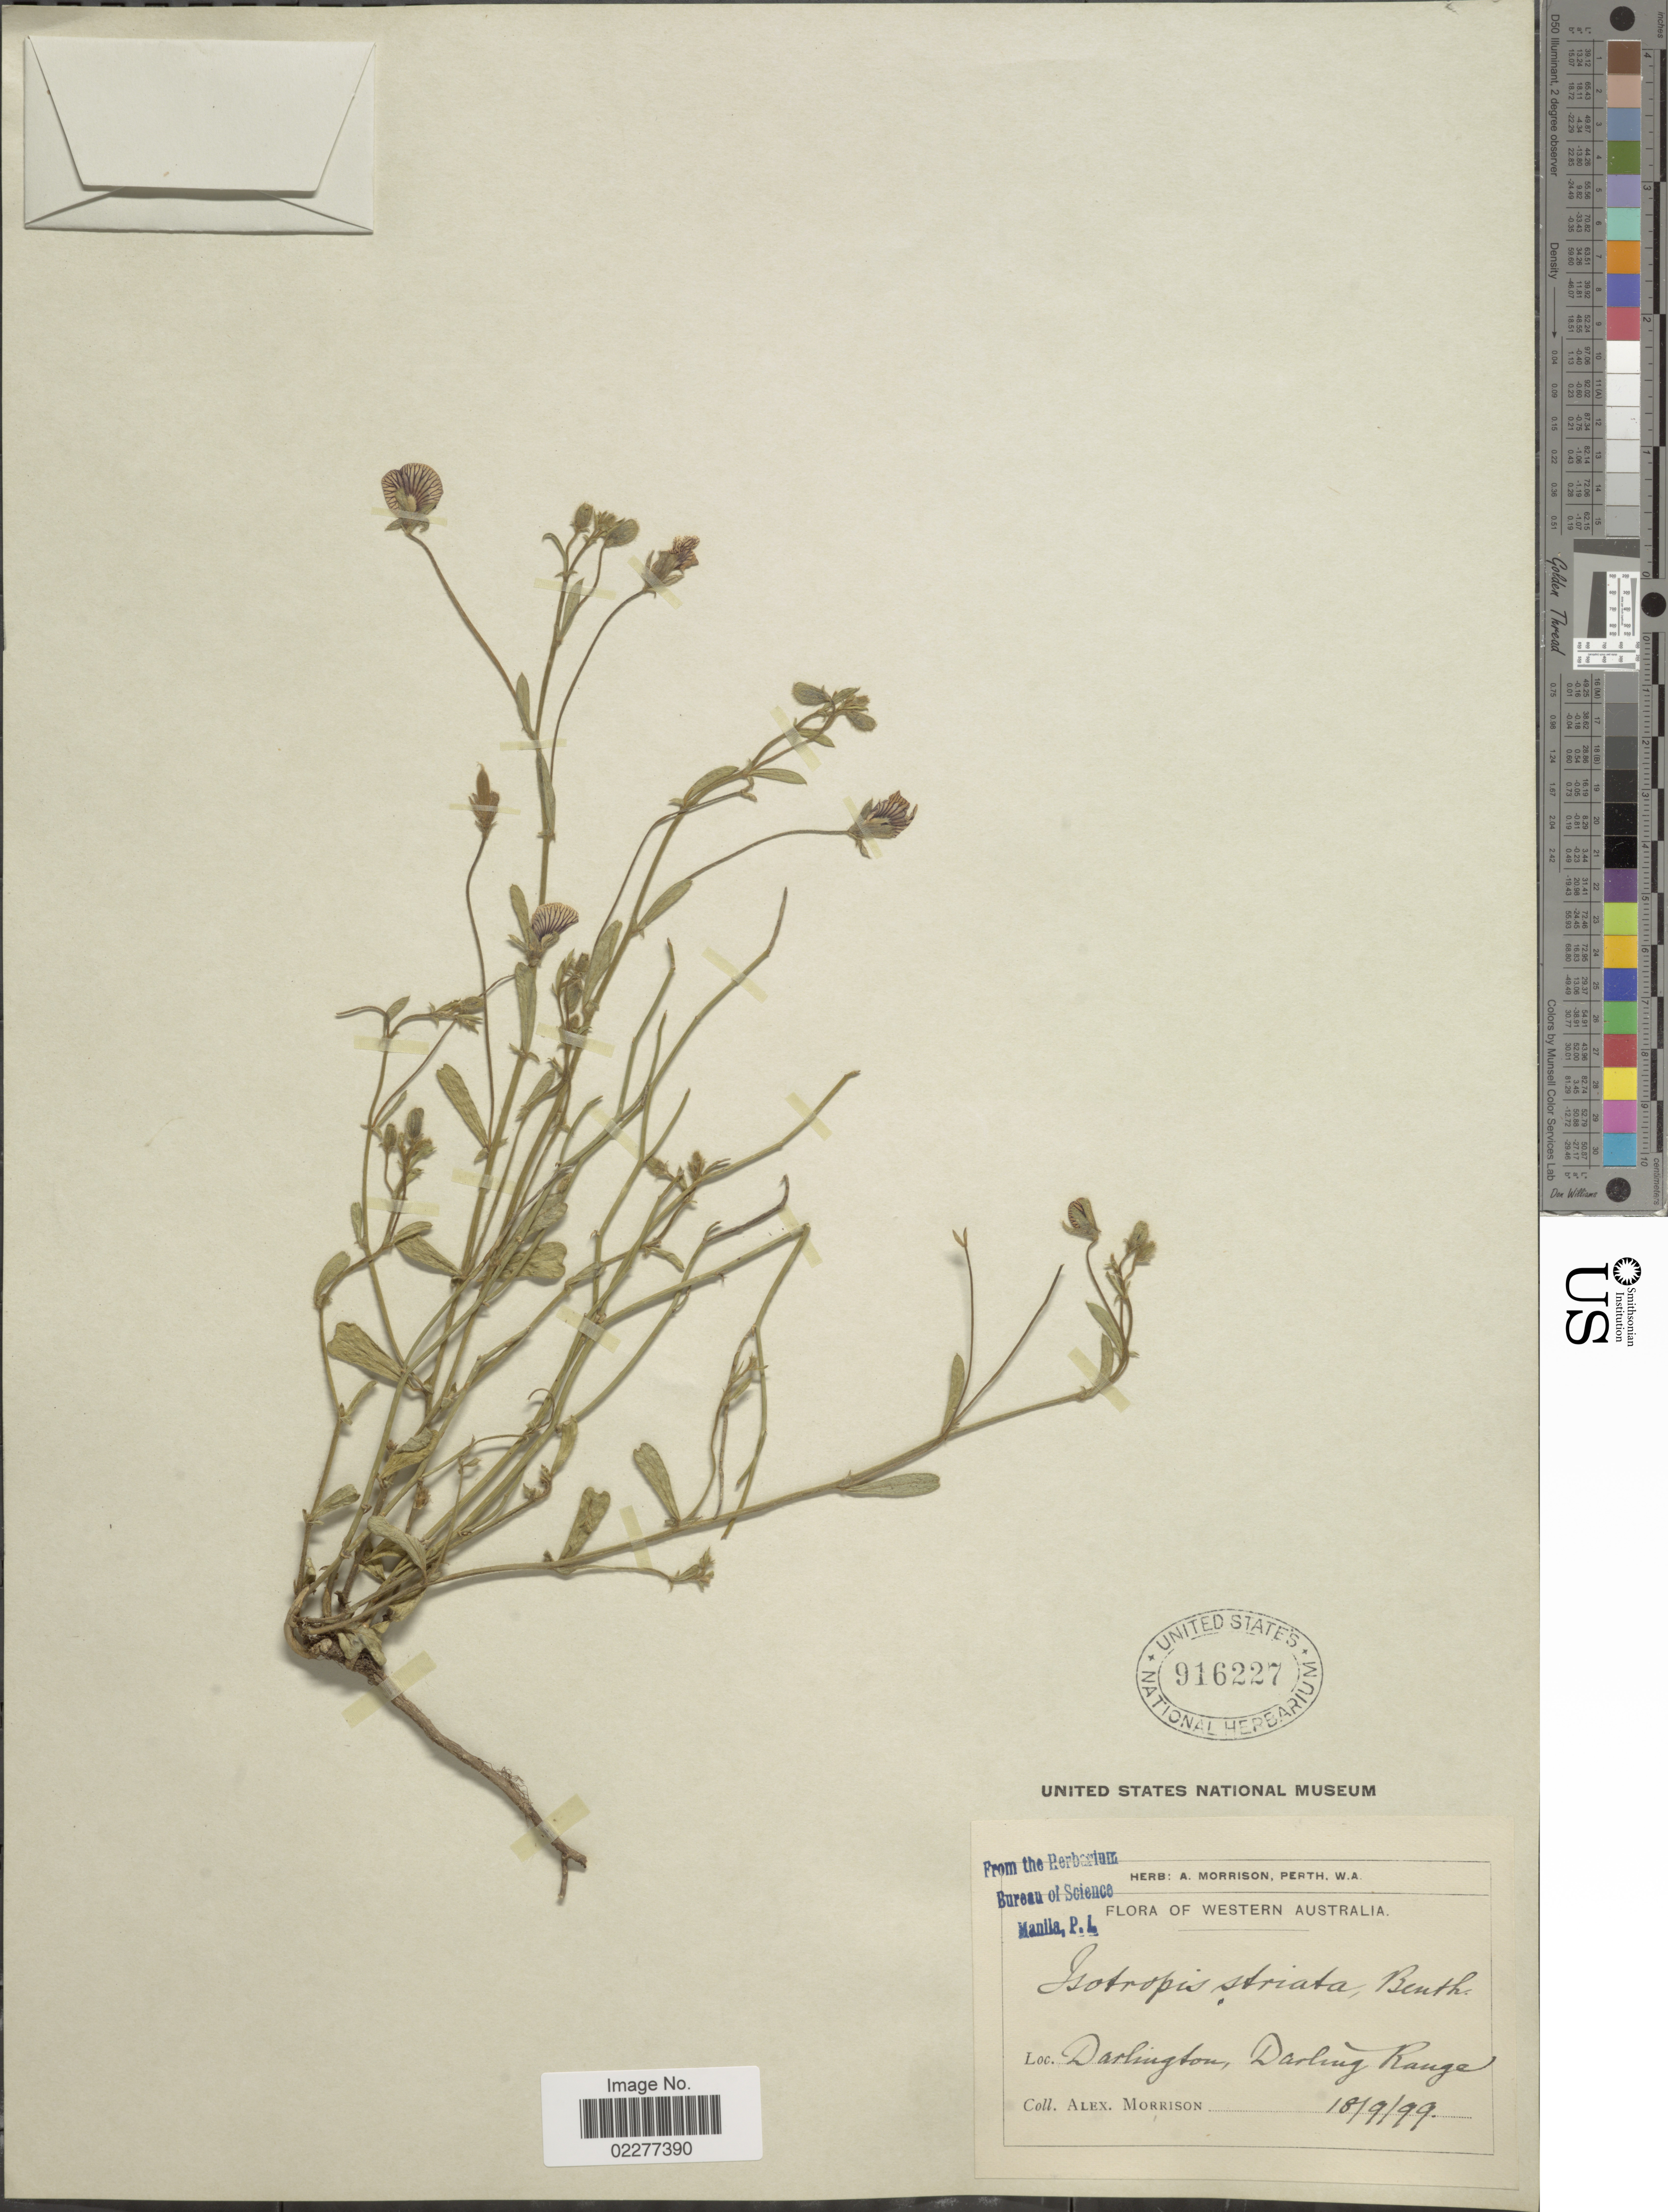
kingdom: Plantae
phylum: Tracheophyta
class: Magnoliopsida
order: Fabales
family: Fabaceae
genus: Isotropis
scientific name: Isotropis striata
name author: Benth.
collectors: A. Morrison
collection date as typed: Transcribed d/m/y: 18/9/99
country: Australia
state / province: Western Australia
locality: Darlington, Darling Range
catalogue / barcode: US 916227